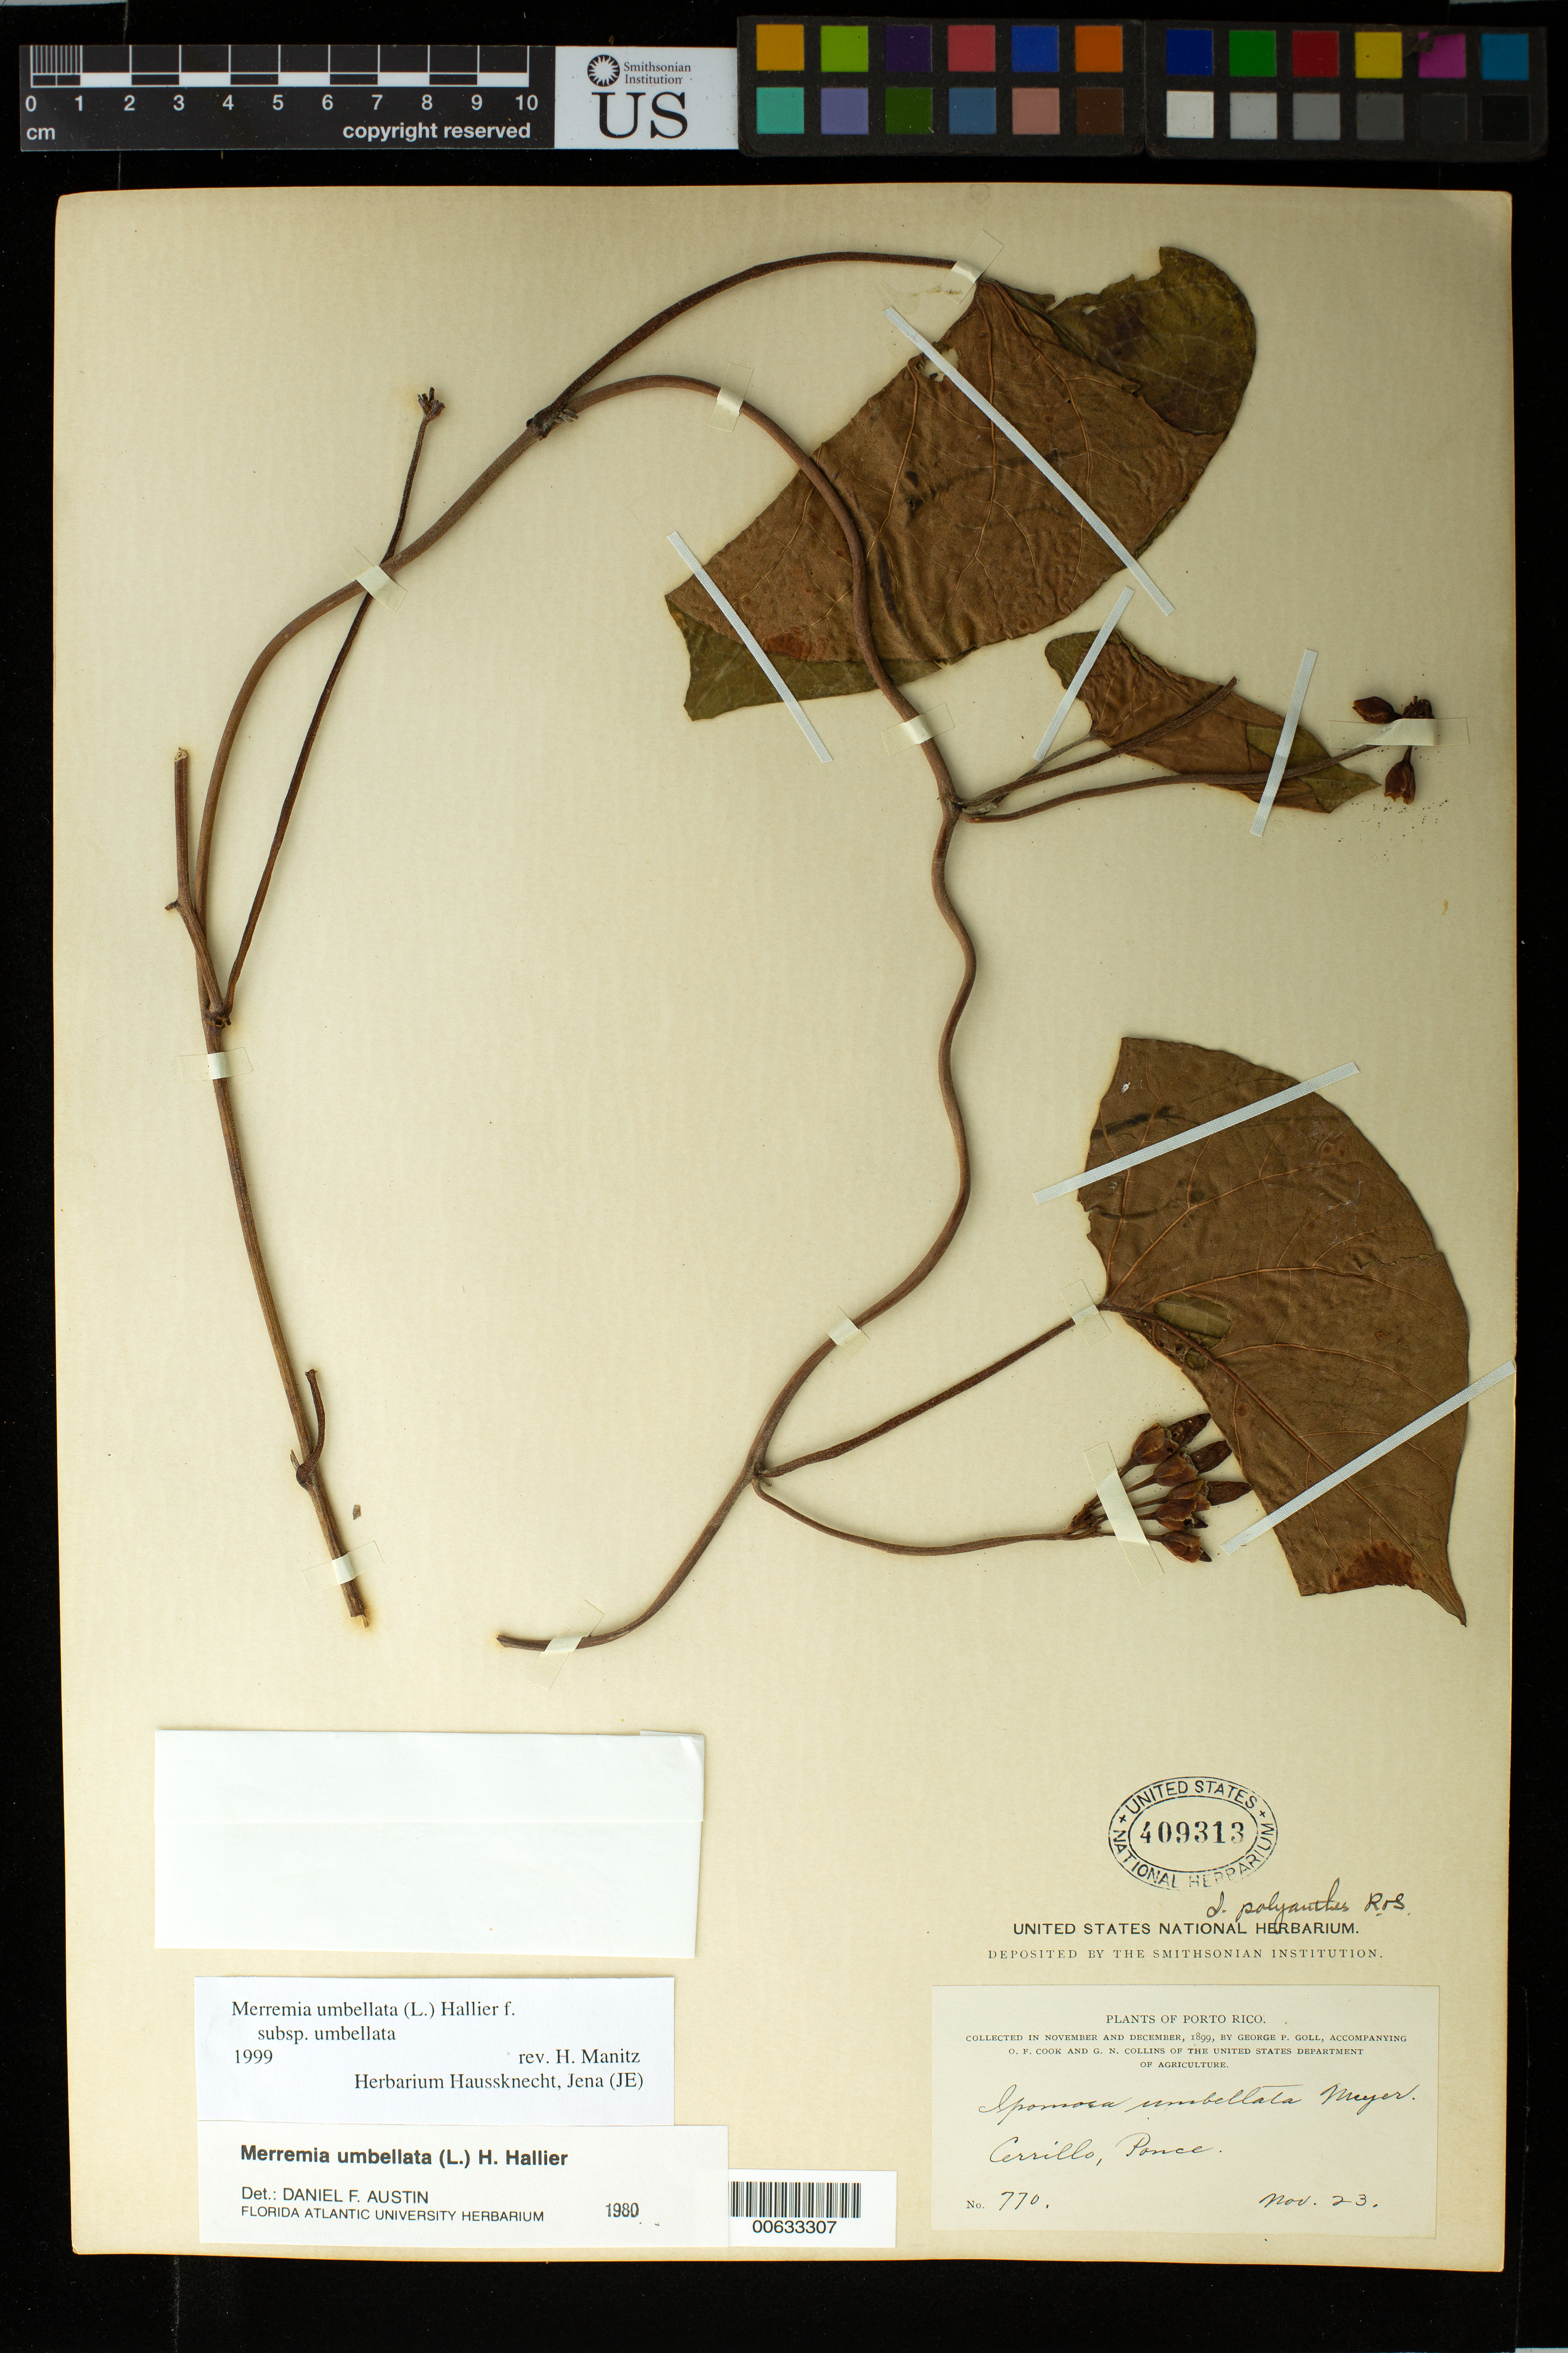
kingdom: Plantae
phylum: Tracheophyta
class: Magnoliopsida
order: Solanales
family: Convolvulaceae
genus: Camonea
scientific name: Camonea umbellata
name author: (L.) A. R. Simões & Staples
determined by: Strong, Mark T., (BOT), Smithsonian Institution - National Museum of Natural History (UNITED STATES)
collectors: G. P. Goll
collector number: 770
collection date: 1899-11-23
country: Puerto Rico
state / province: Ponce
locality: Cerrillo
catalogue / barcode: US 409313